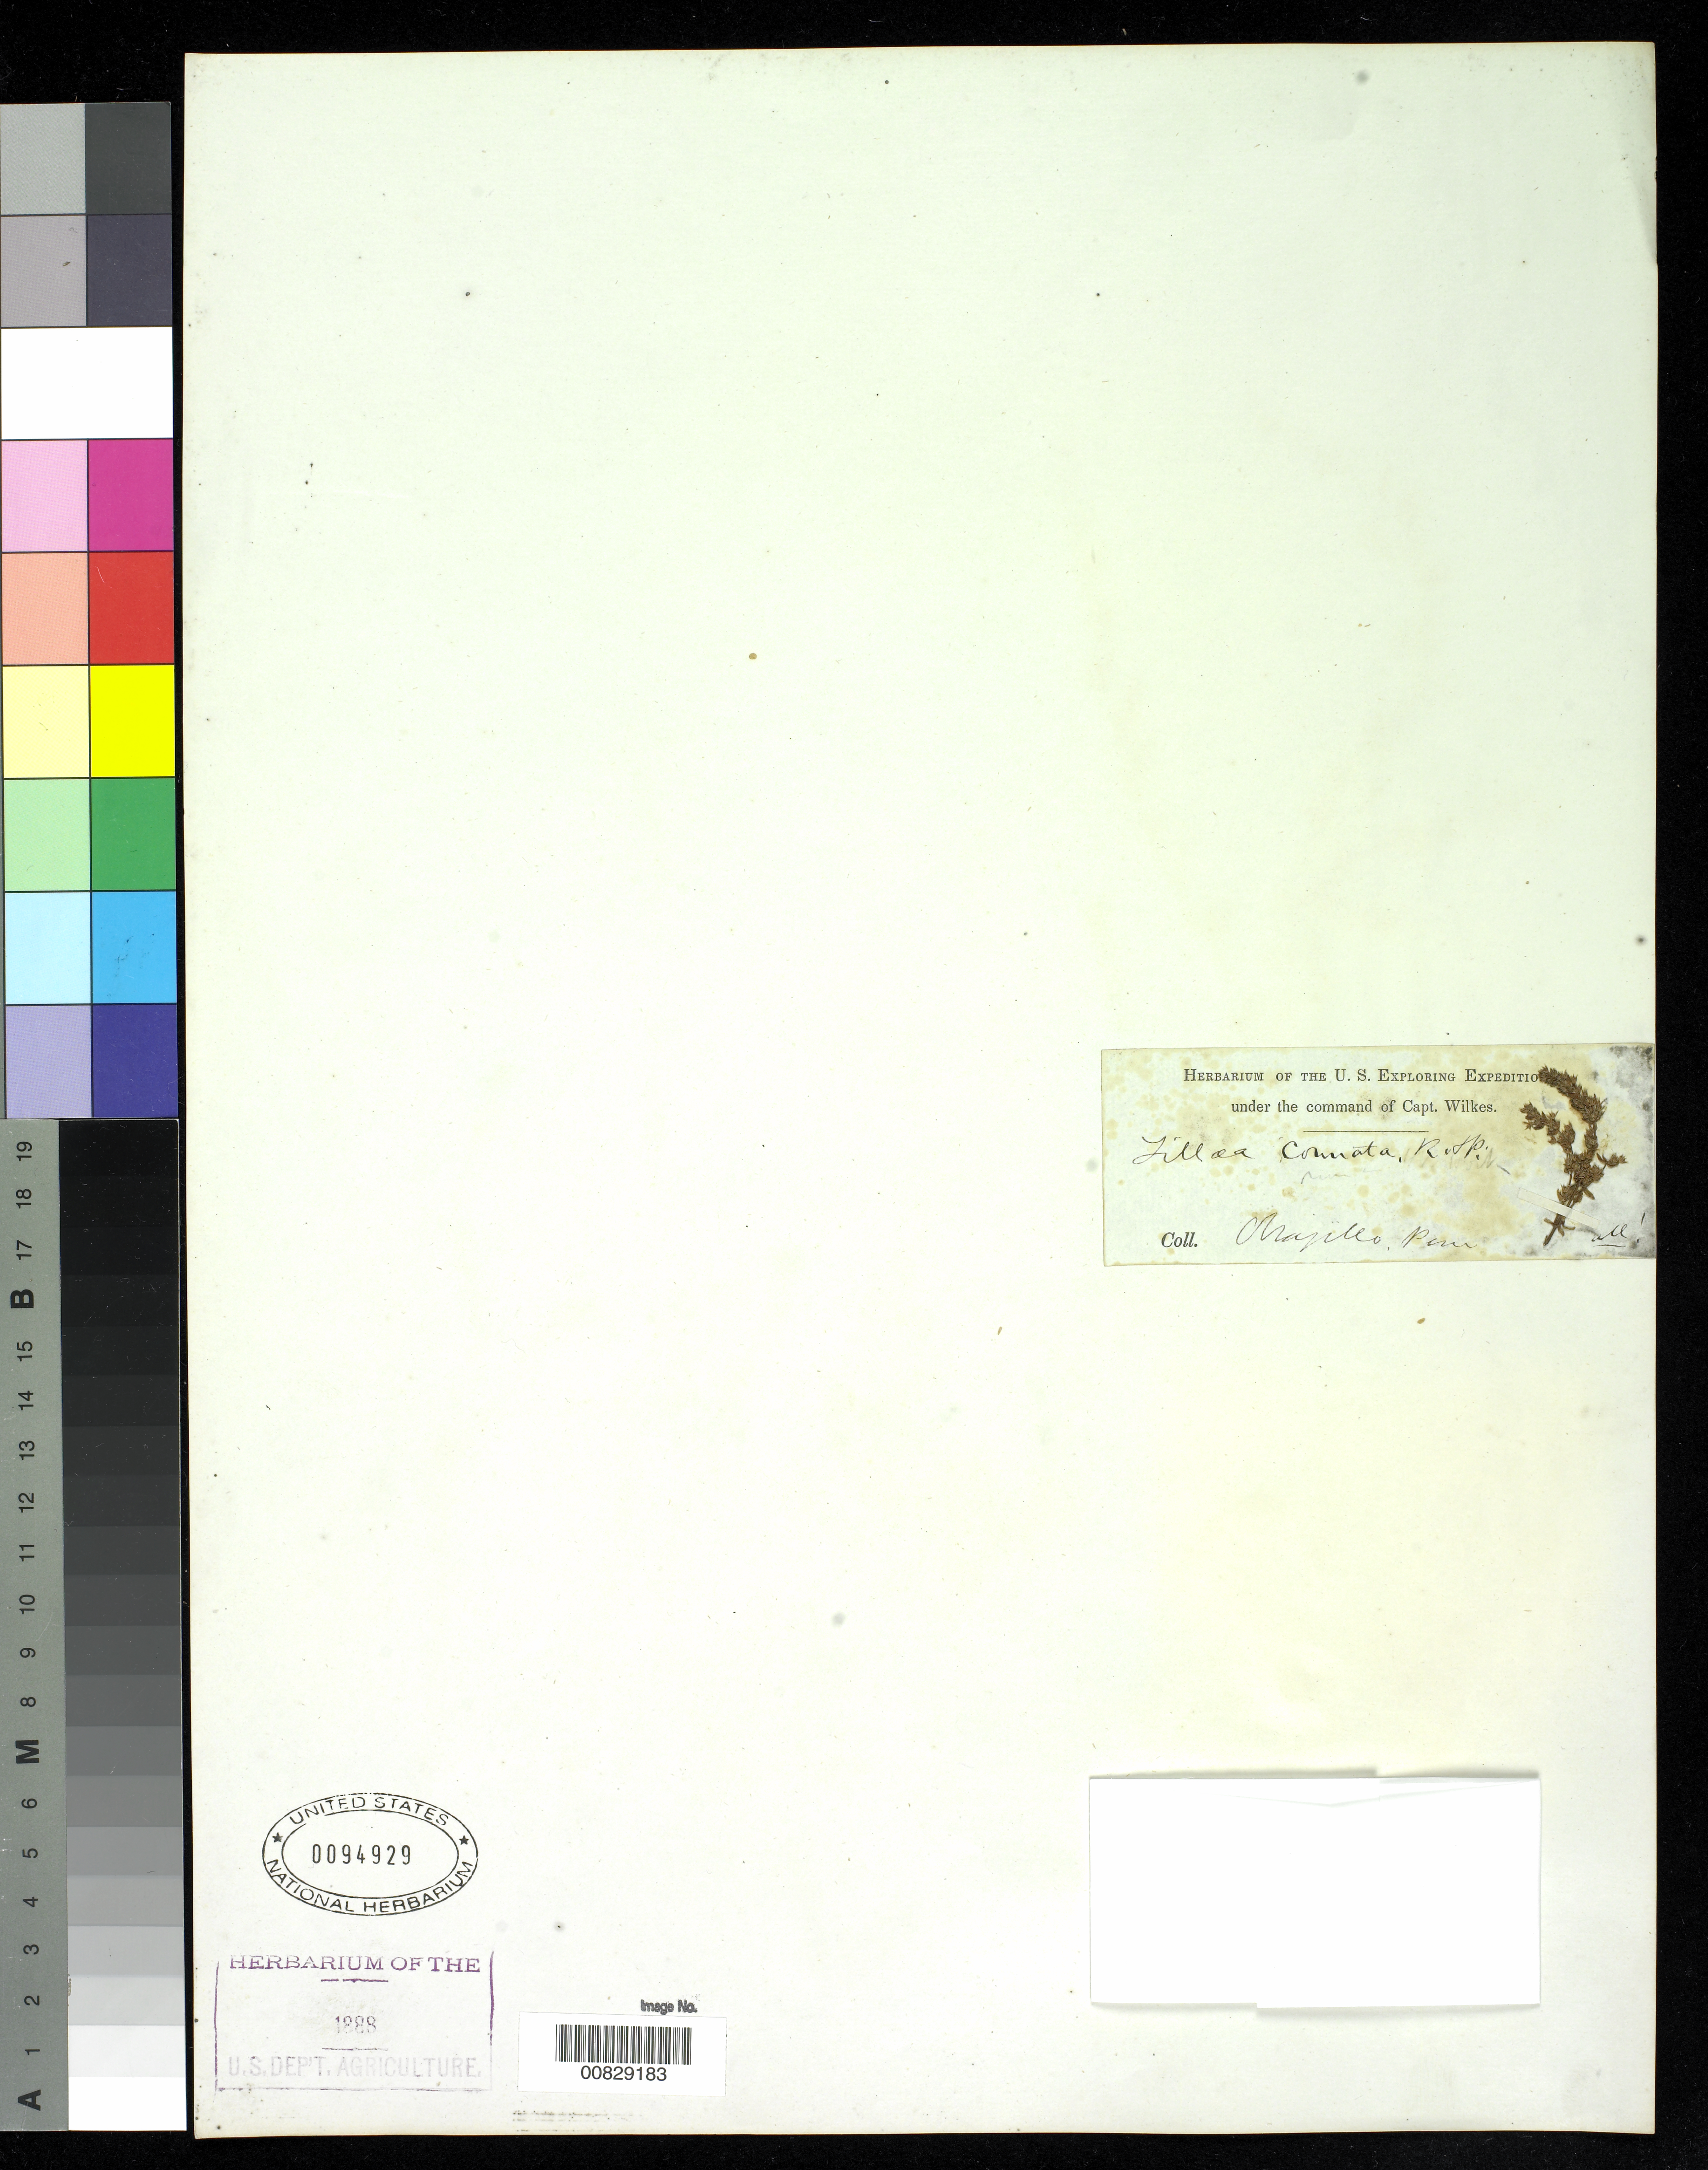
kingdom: Plantae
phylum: Tracheophyta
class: Magnoliopsida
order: Saxifragales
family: Crassulaceae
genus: Crassula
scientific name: Crassula connata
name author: (Ruiz & Pav.) A. Berger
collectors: Wilkes Explor. Exped.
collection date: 1838/1842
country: Peru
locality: Obrajillo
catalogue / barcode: US 94929